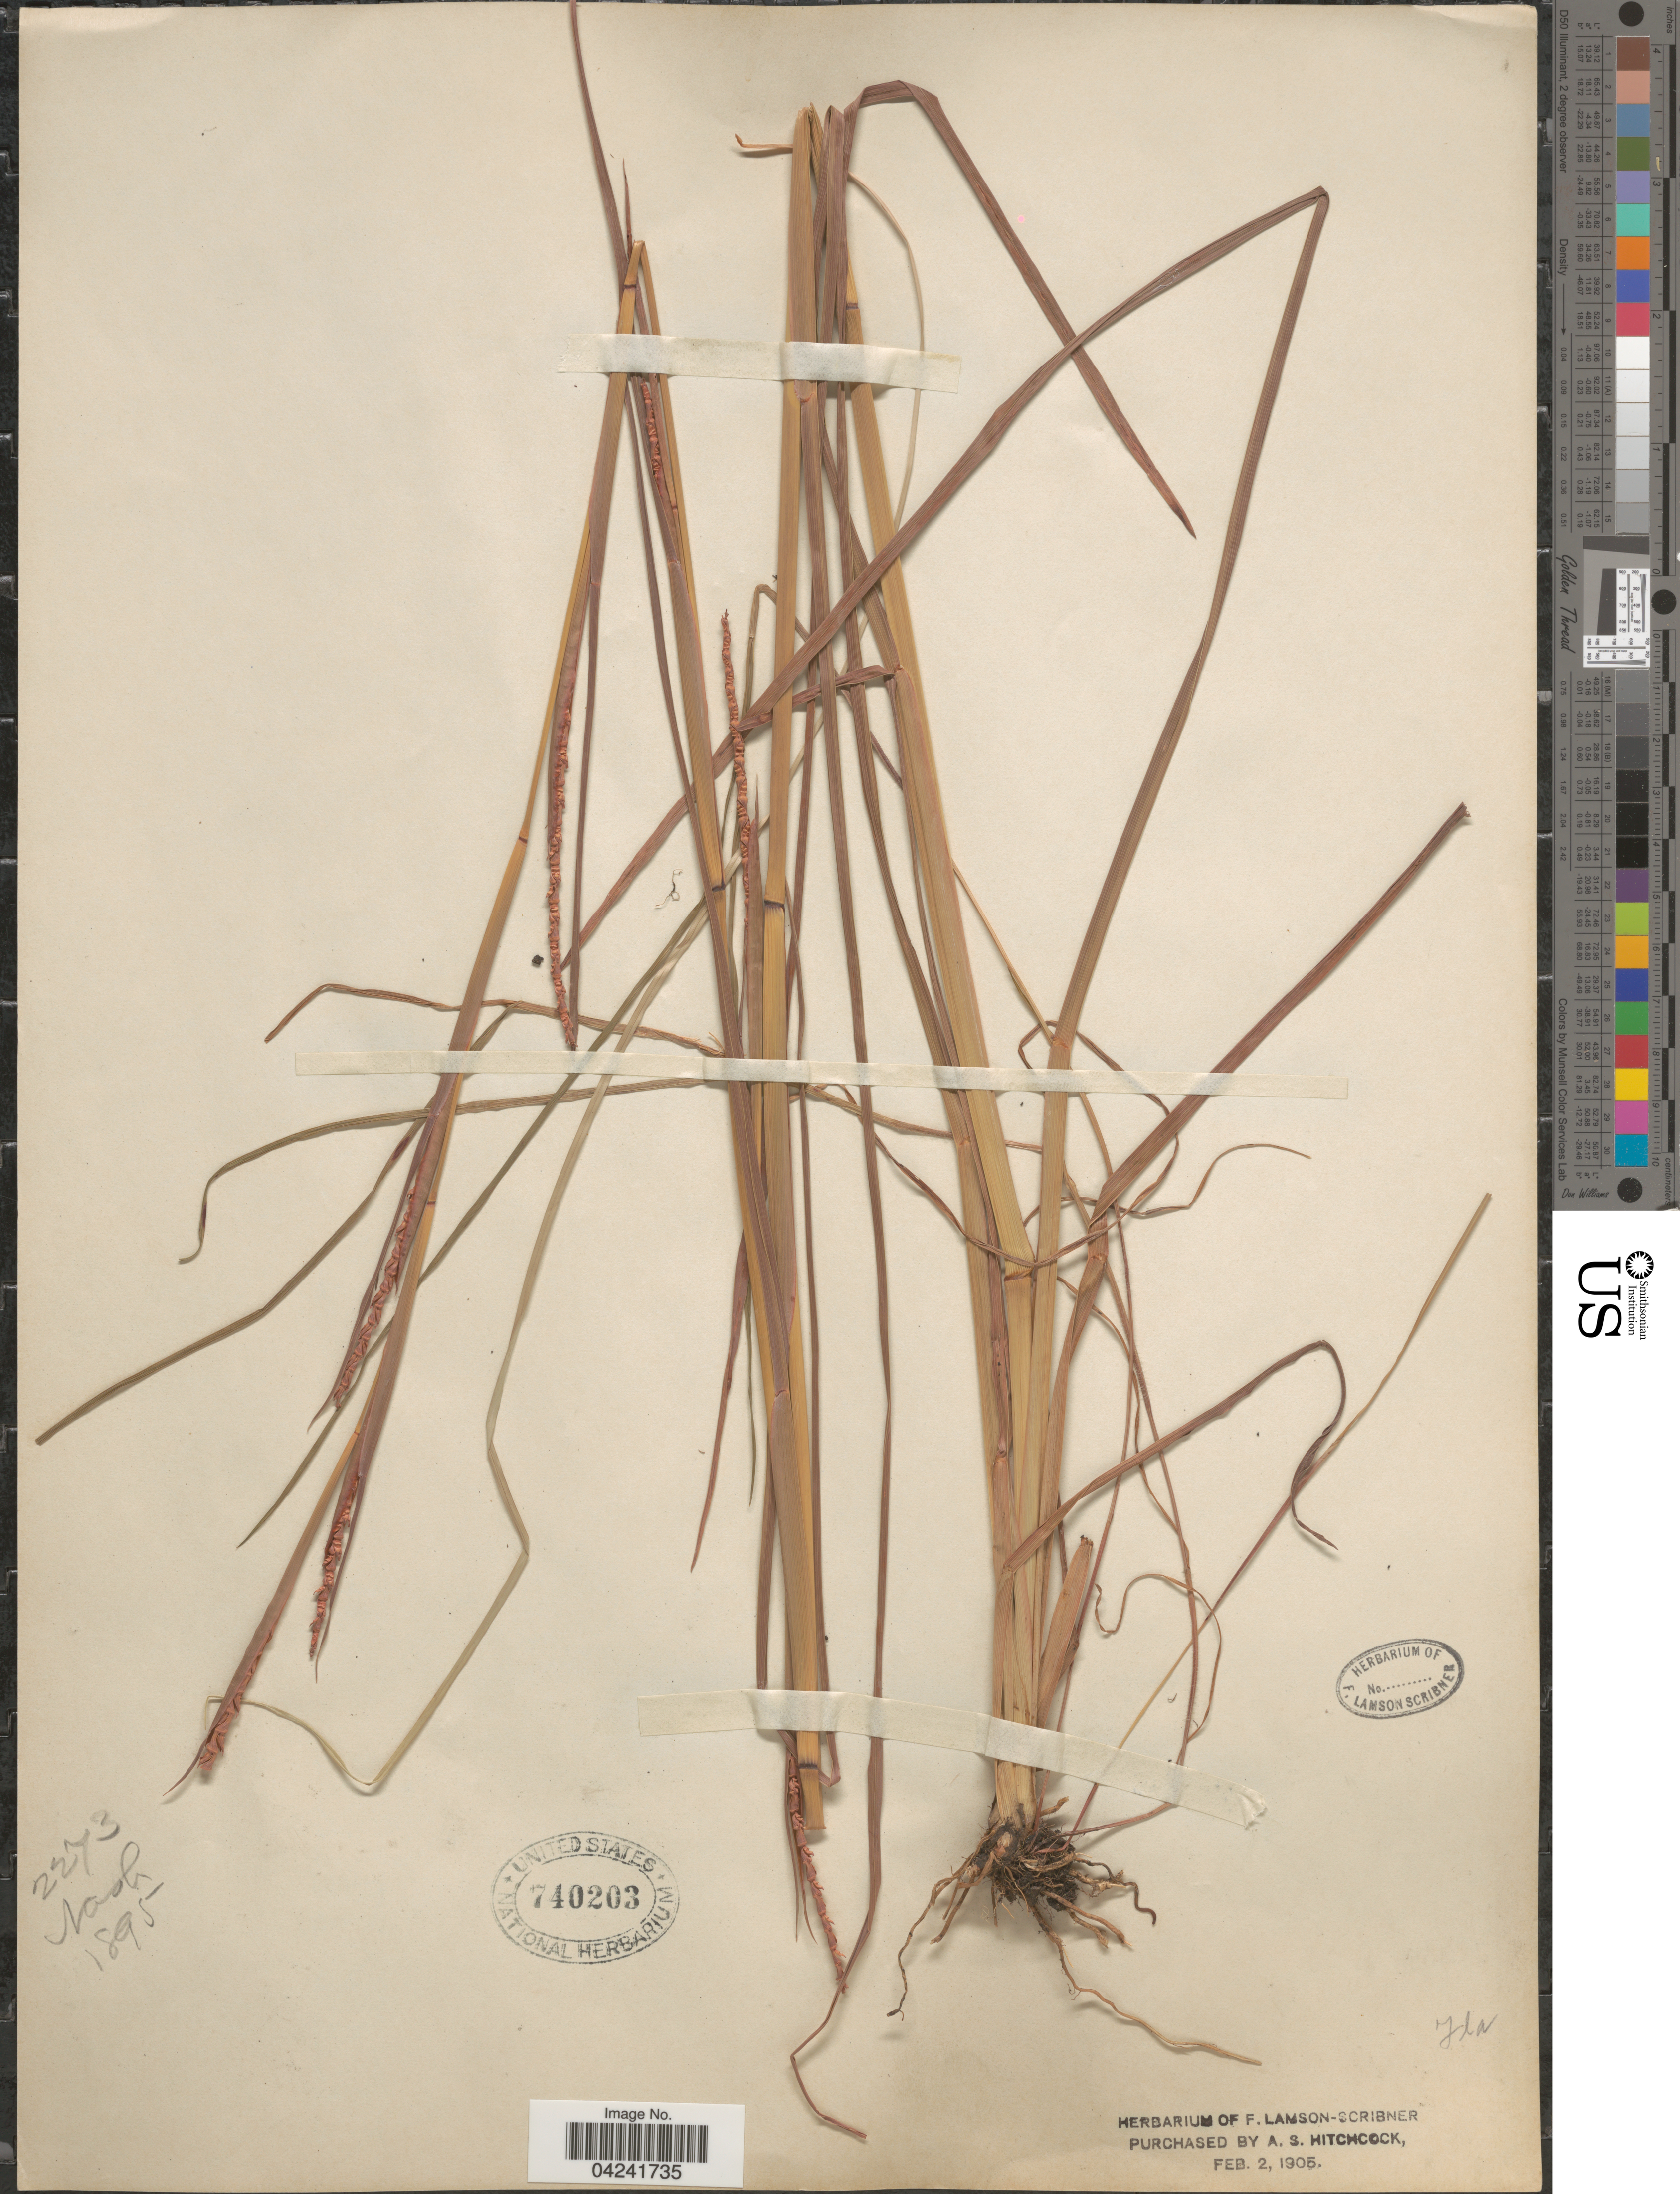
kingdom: Plantae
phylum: Tracheophyta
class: Liliopsida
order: Poales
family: Poaceae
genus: Mnesithea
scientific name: Mnesithea rugosa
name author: (Nutt.) de Koning & Sosef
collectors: -- Nash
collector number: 2273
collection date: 1895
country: United States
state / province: Florida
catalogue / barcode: US 740203